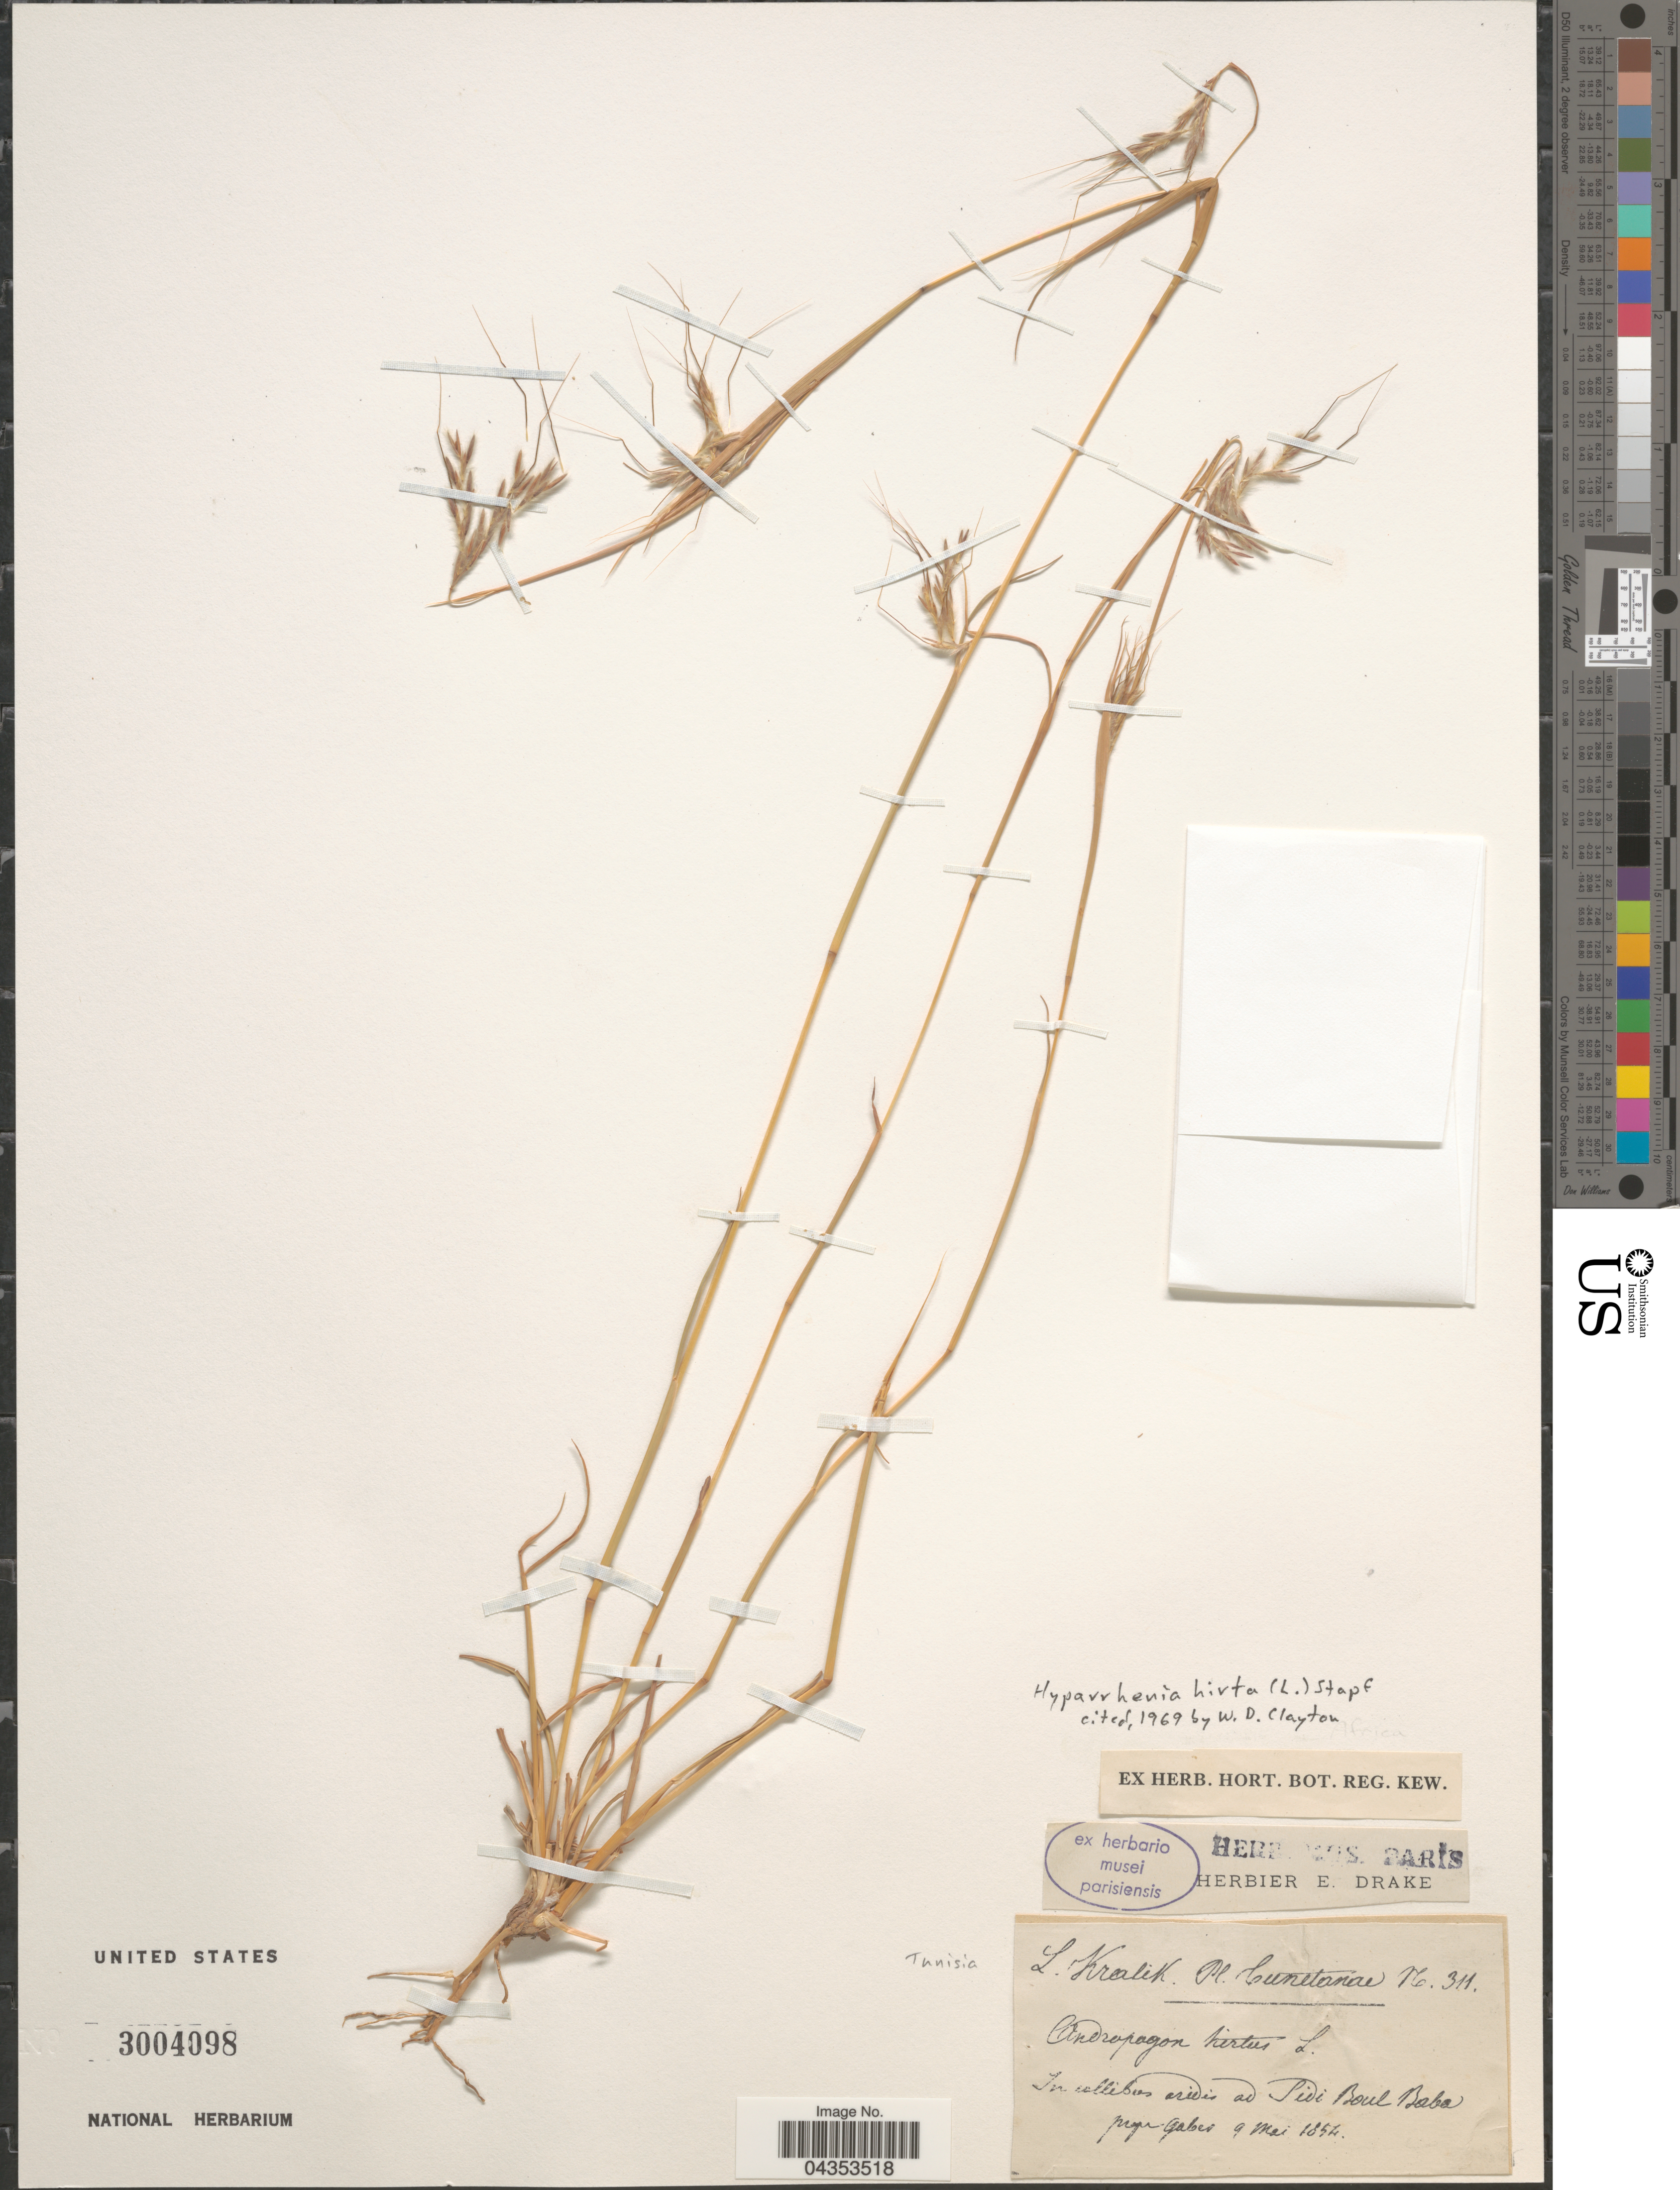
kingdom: Plantae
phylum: Tracheophyta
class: Liliopsida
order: Poales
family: Poaceae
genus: Hyparrhenia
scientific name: Hyparrhenia hirta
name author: (L.) Stapf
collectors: L. Kralik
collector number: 311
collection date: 1854-05-09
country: Tunisia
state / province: Gabès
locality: Cunetanae. In collibus aridis ad Pidi Boul Baba prope Gabes.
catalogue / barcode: US 3004098